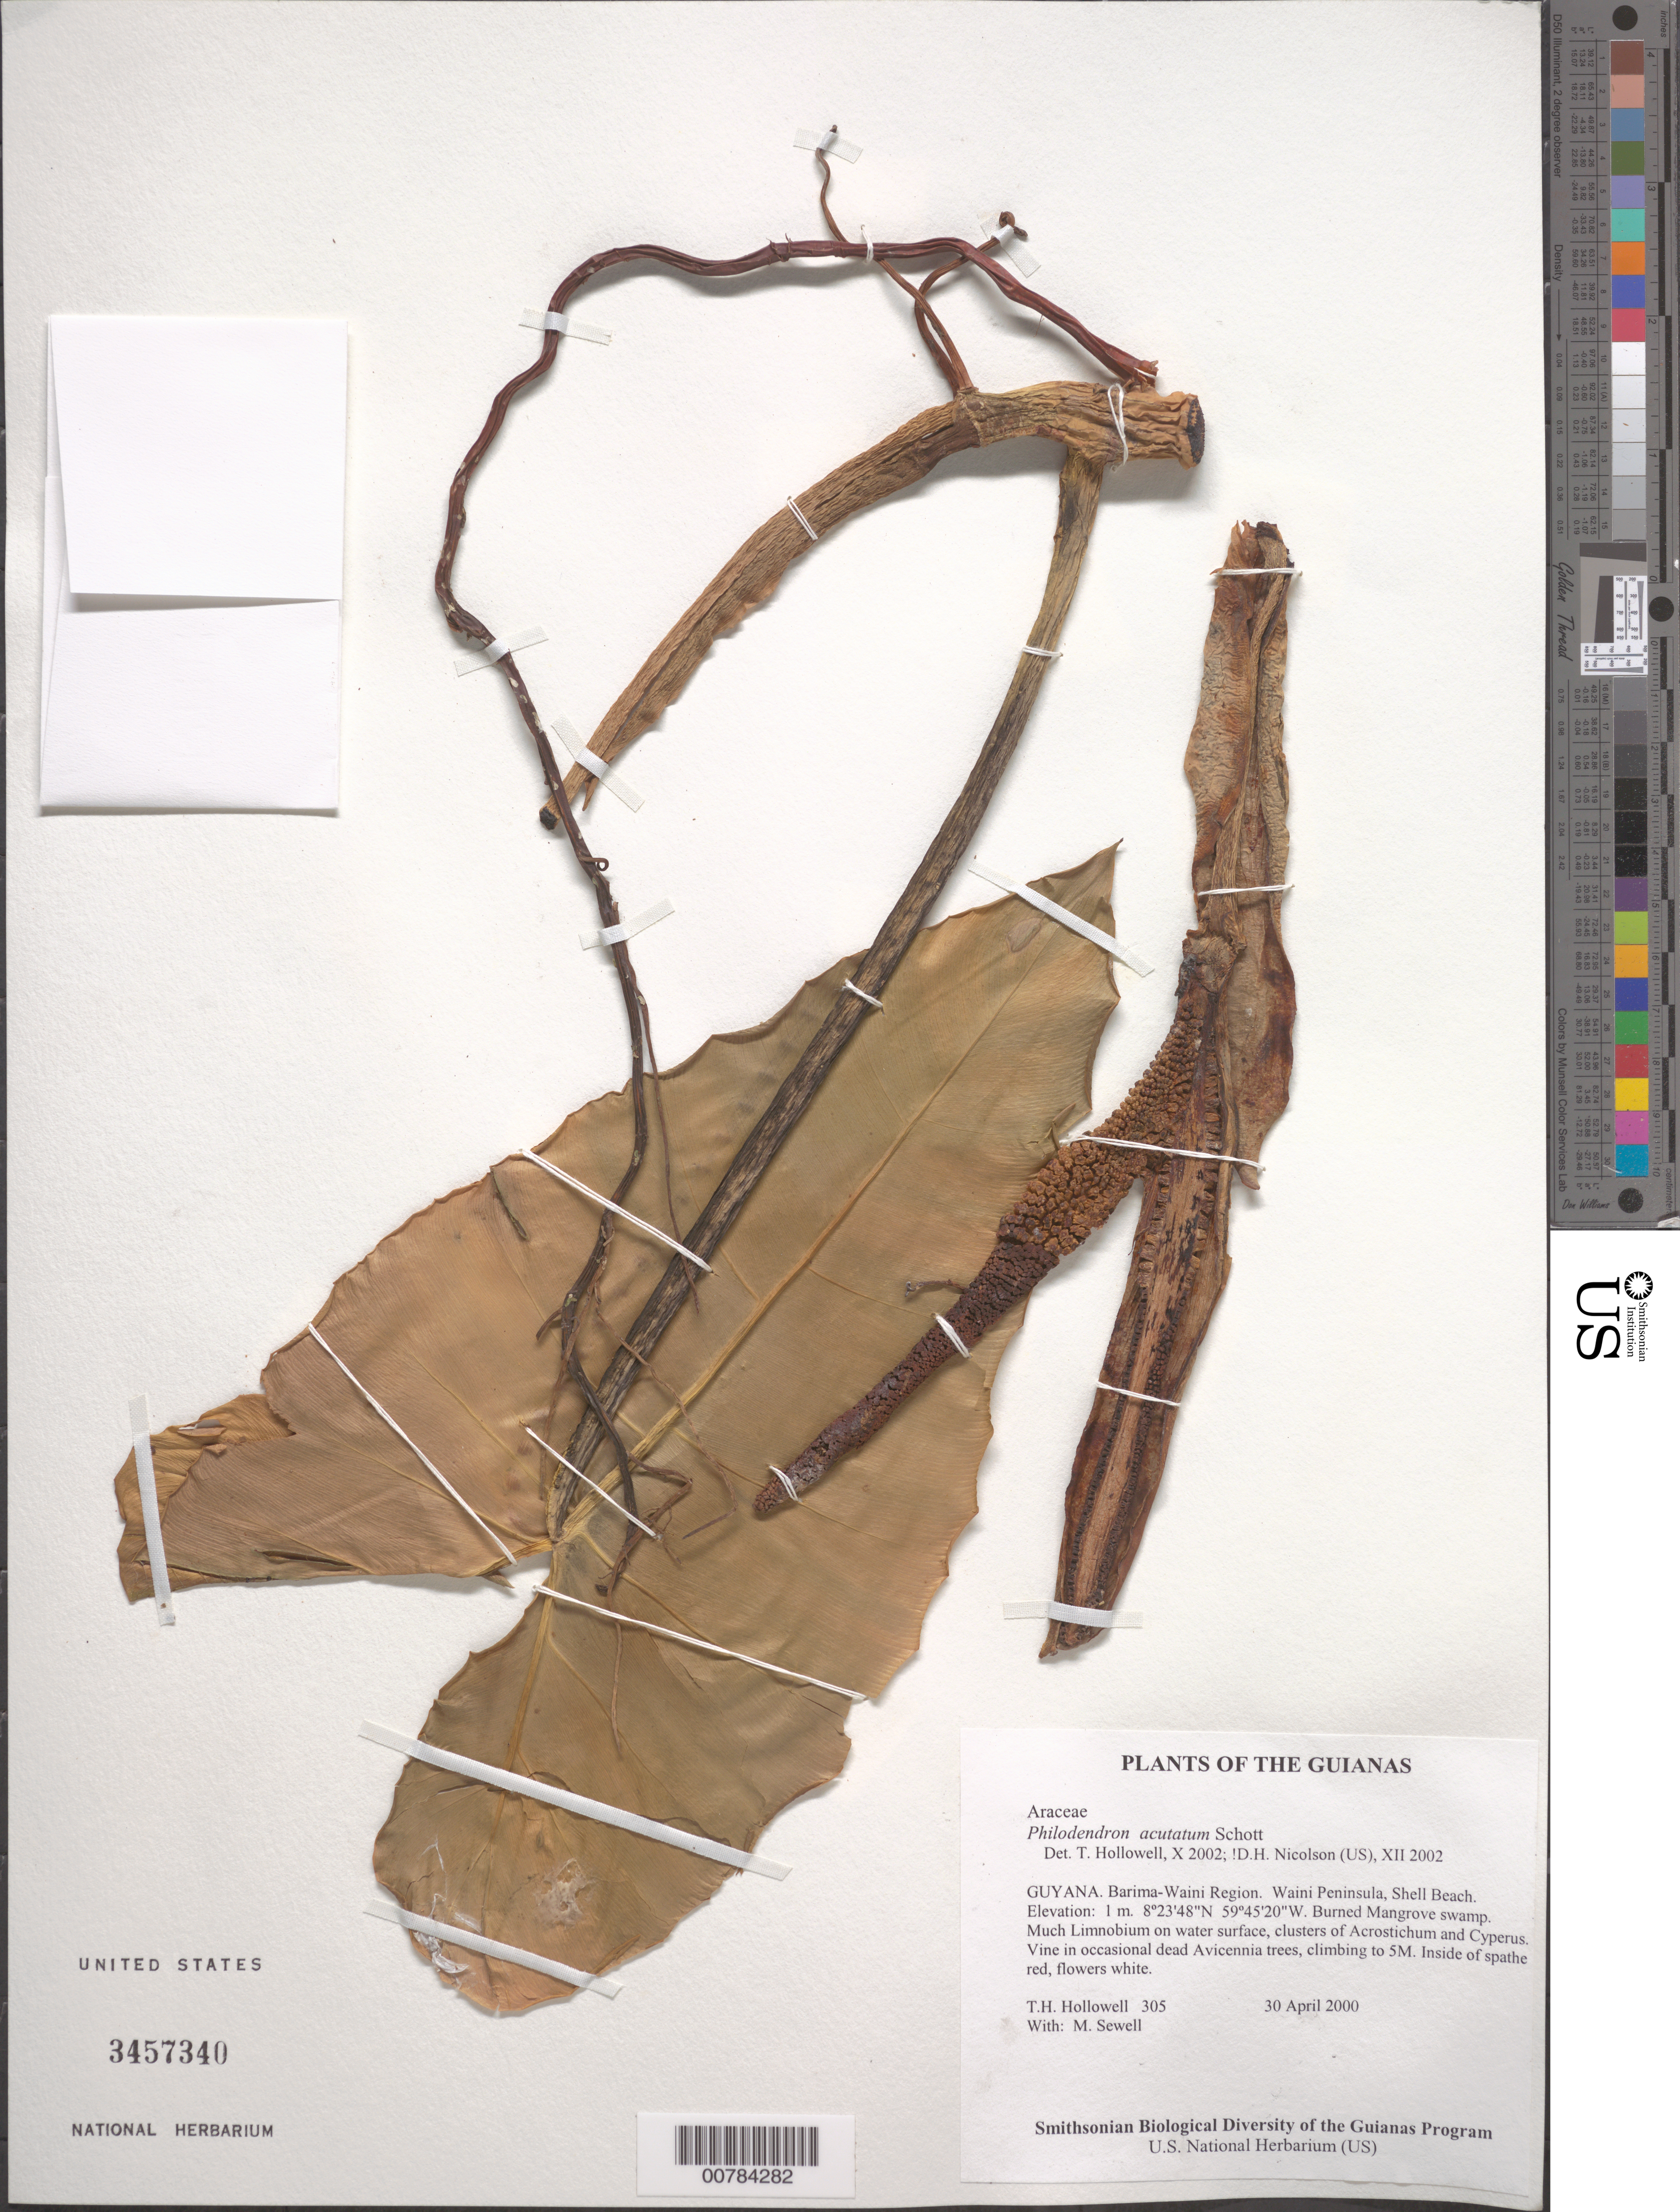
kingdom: Plantae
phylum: Tracheophyta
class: Liliopsida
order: Alismatales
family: Araceae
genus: Philodendron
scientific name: Philodendron acutatum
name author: Schott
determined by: Nicolson, Dan H.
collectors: T. Hollowell & M. Sewell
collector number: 305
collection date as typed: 30 April 2000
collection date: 2000-04-30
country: Guyana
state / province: Barima-Waini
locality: Waini Peninsula, Shell Beach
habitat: Burned Mangrove swamp. Much Limnobium on water surface, clusters of Acrostichum and Cyperus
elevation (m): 1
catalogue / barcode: US 3457340